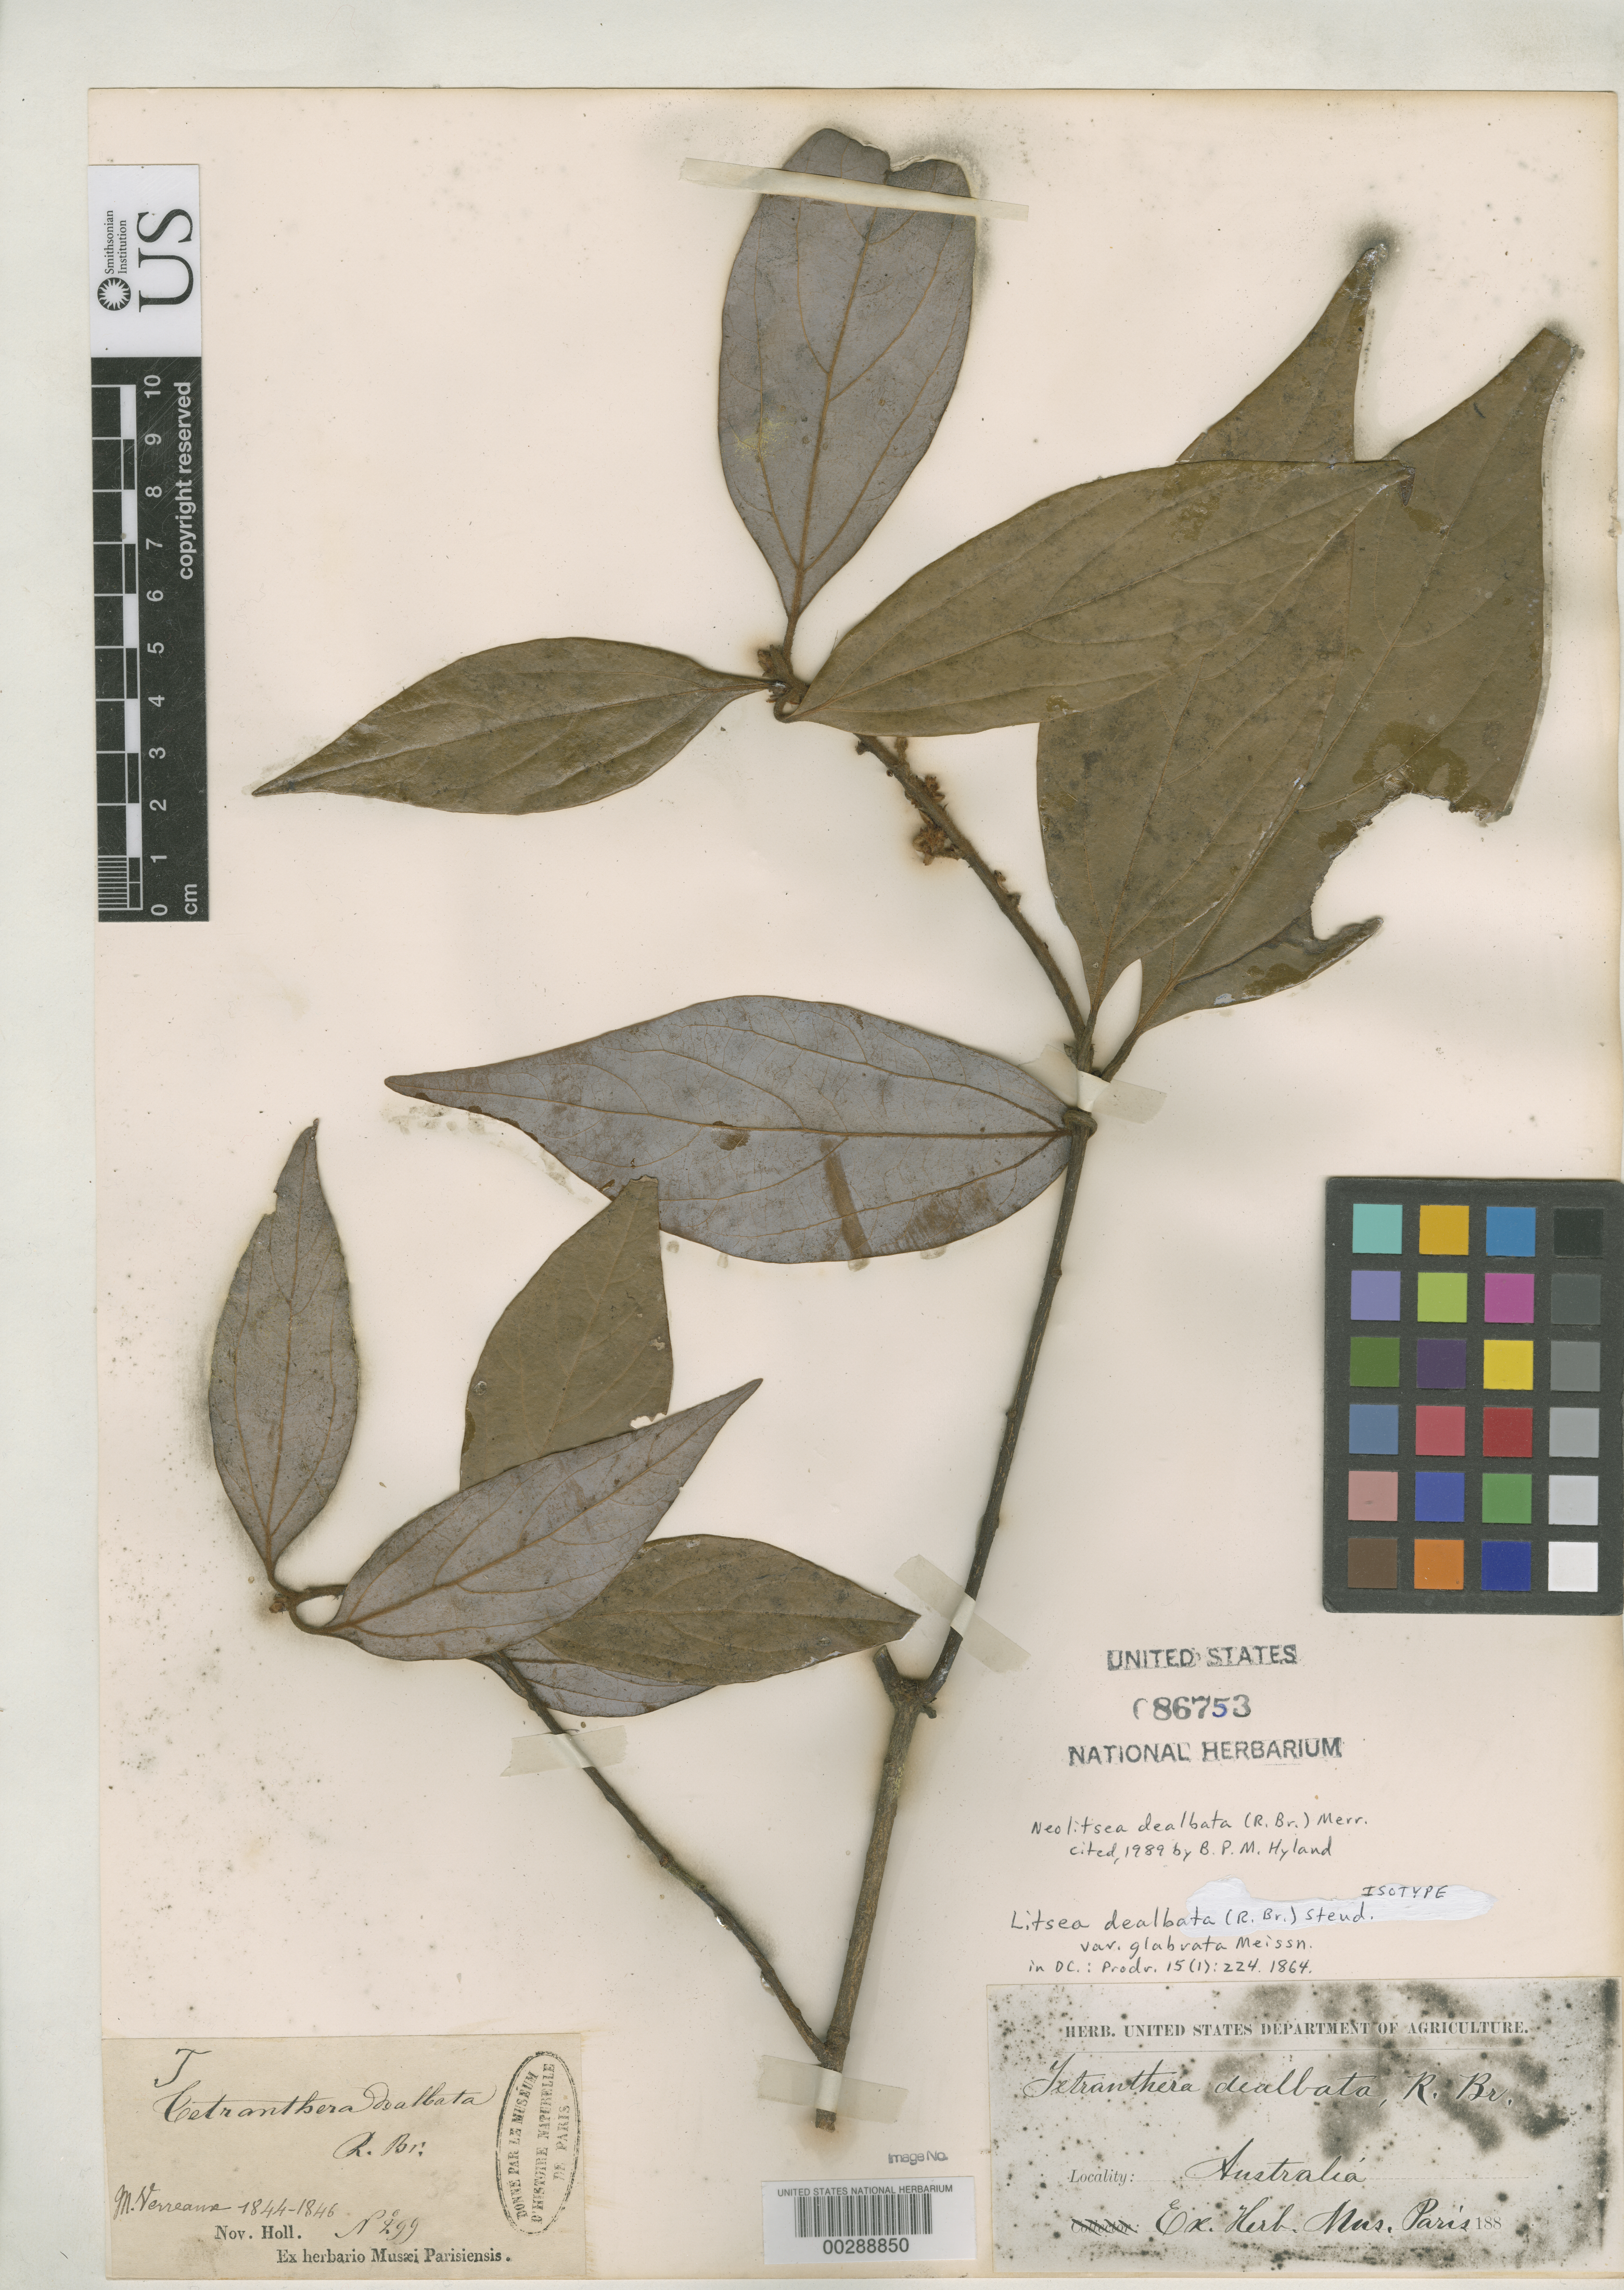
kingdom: Plantae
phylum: Tracheophyta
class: Magnoliopsida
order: Laurales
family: Lauraceae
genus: Litsea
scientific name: Litsea dealbata var. glabrata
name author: Meisn. in DC.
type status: Isotype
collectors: M. Verreaux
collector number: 299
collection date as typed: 1844 to -- --- 1846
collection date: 1844/1846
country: Australia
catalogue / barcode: US 86753